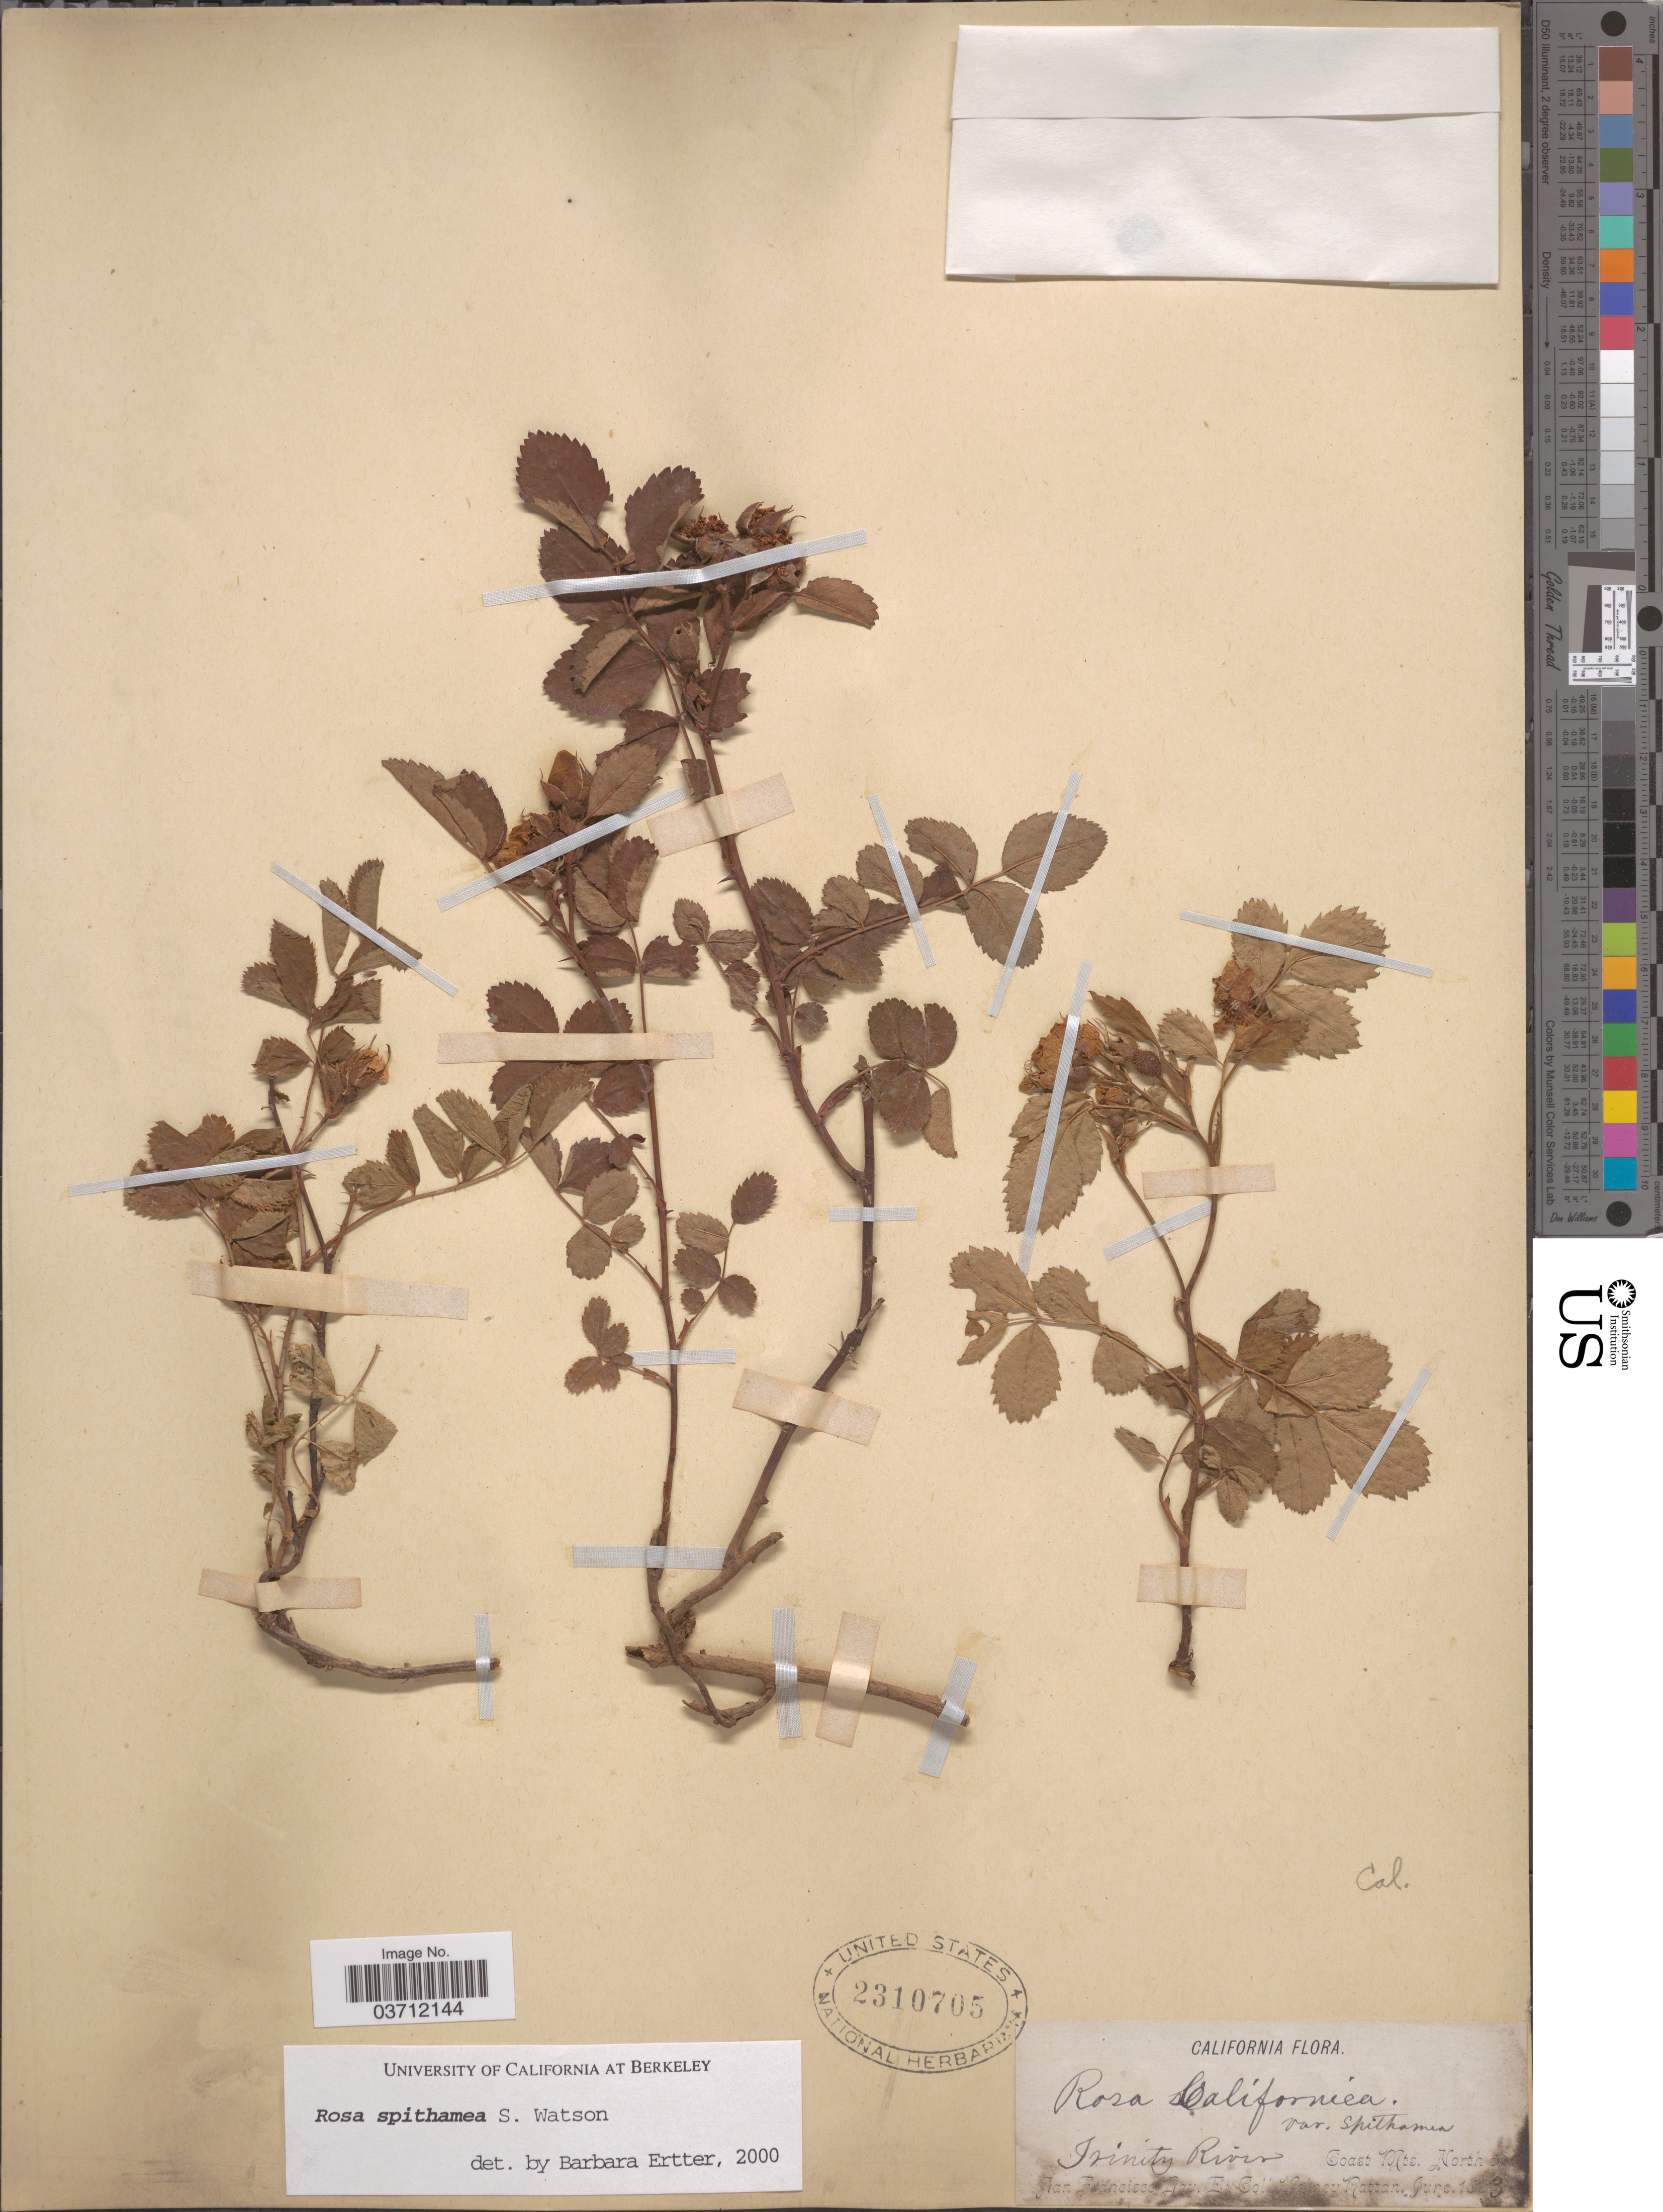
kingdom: Plantae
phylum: Tracheophyta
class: Magnoliopsida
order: Rosales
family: Rosaceae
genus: Rosa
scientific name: Rosa spithamea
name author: S. Watson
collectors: V. Rattan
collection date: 1883-06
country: United States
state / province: California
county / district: San Francisco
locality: Trinity River. Coast Mts. North of San Francisco Bay.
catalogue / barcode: US 2310705